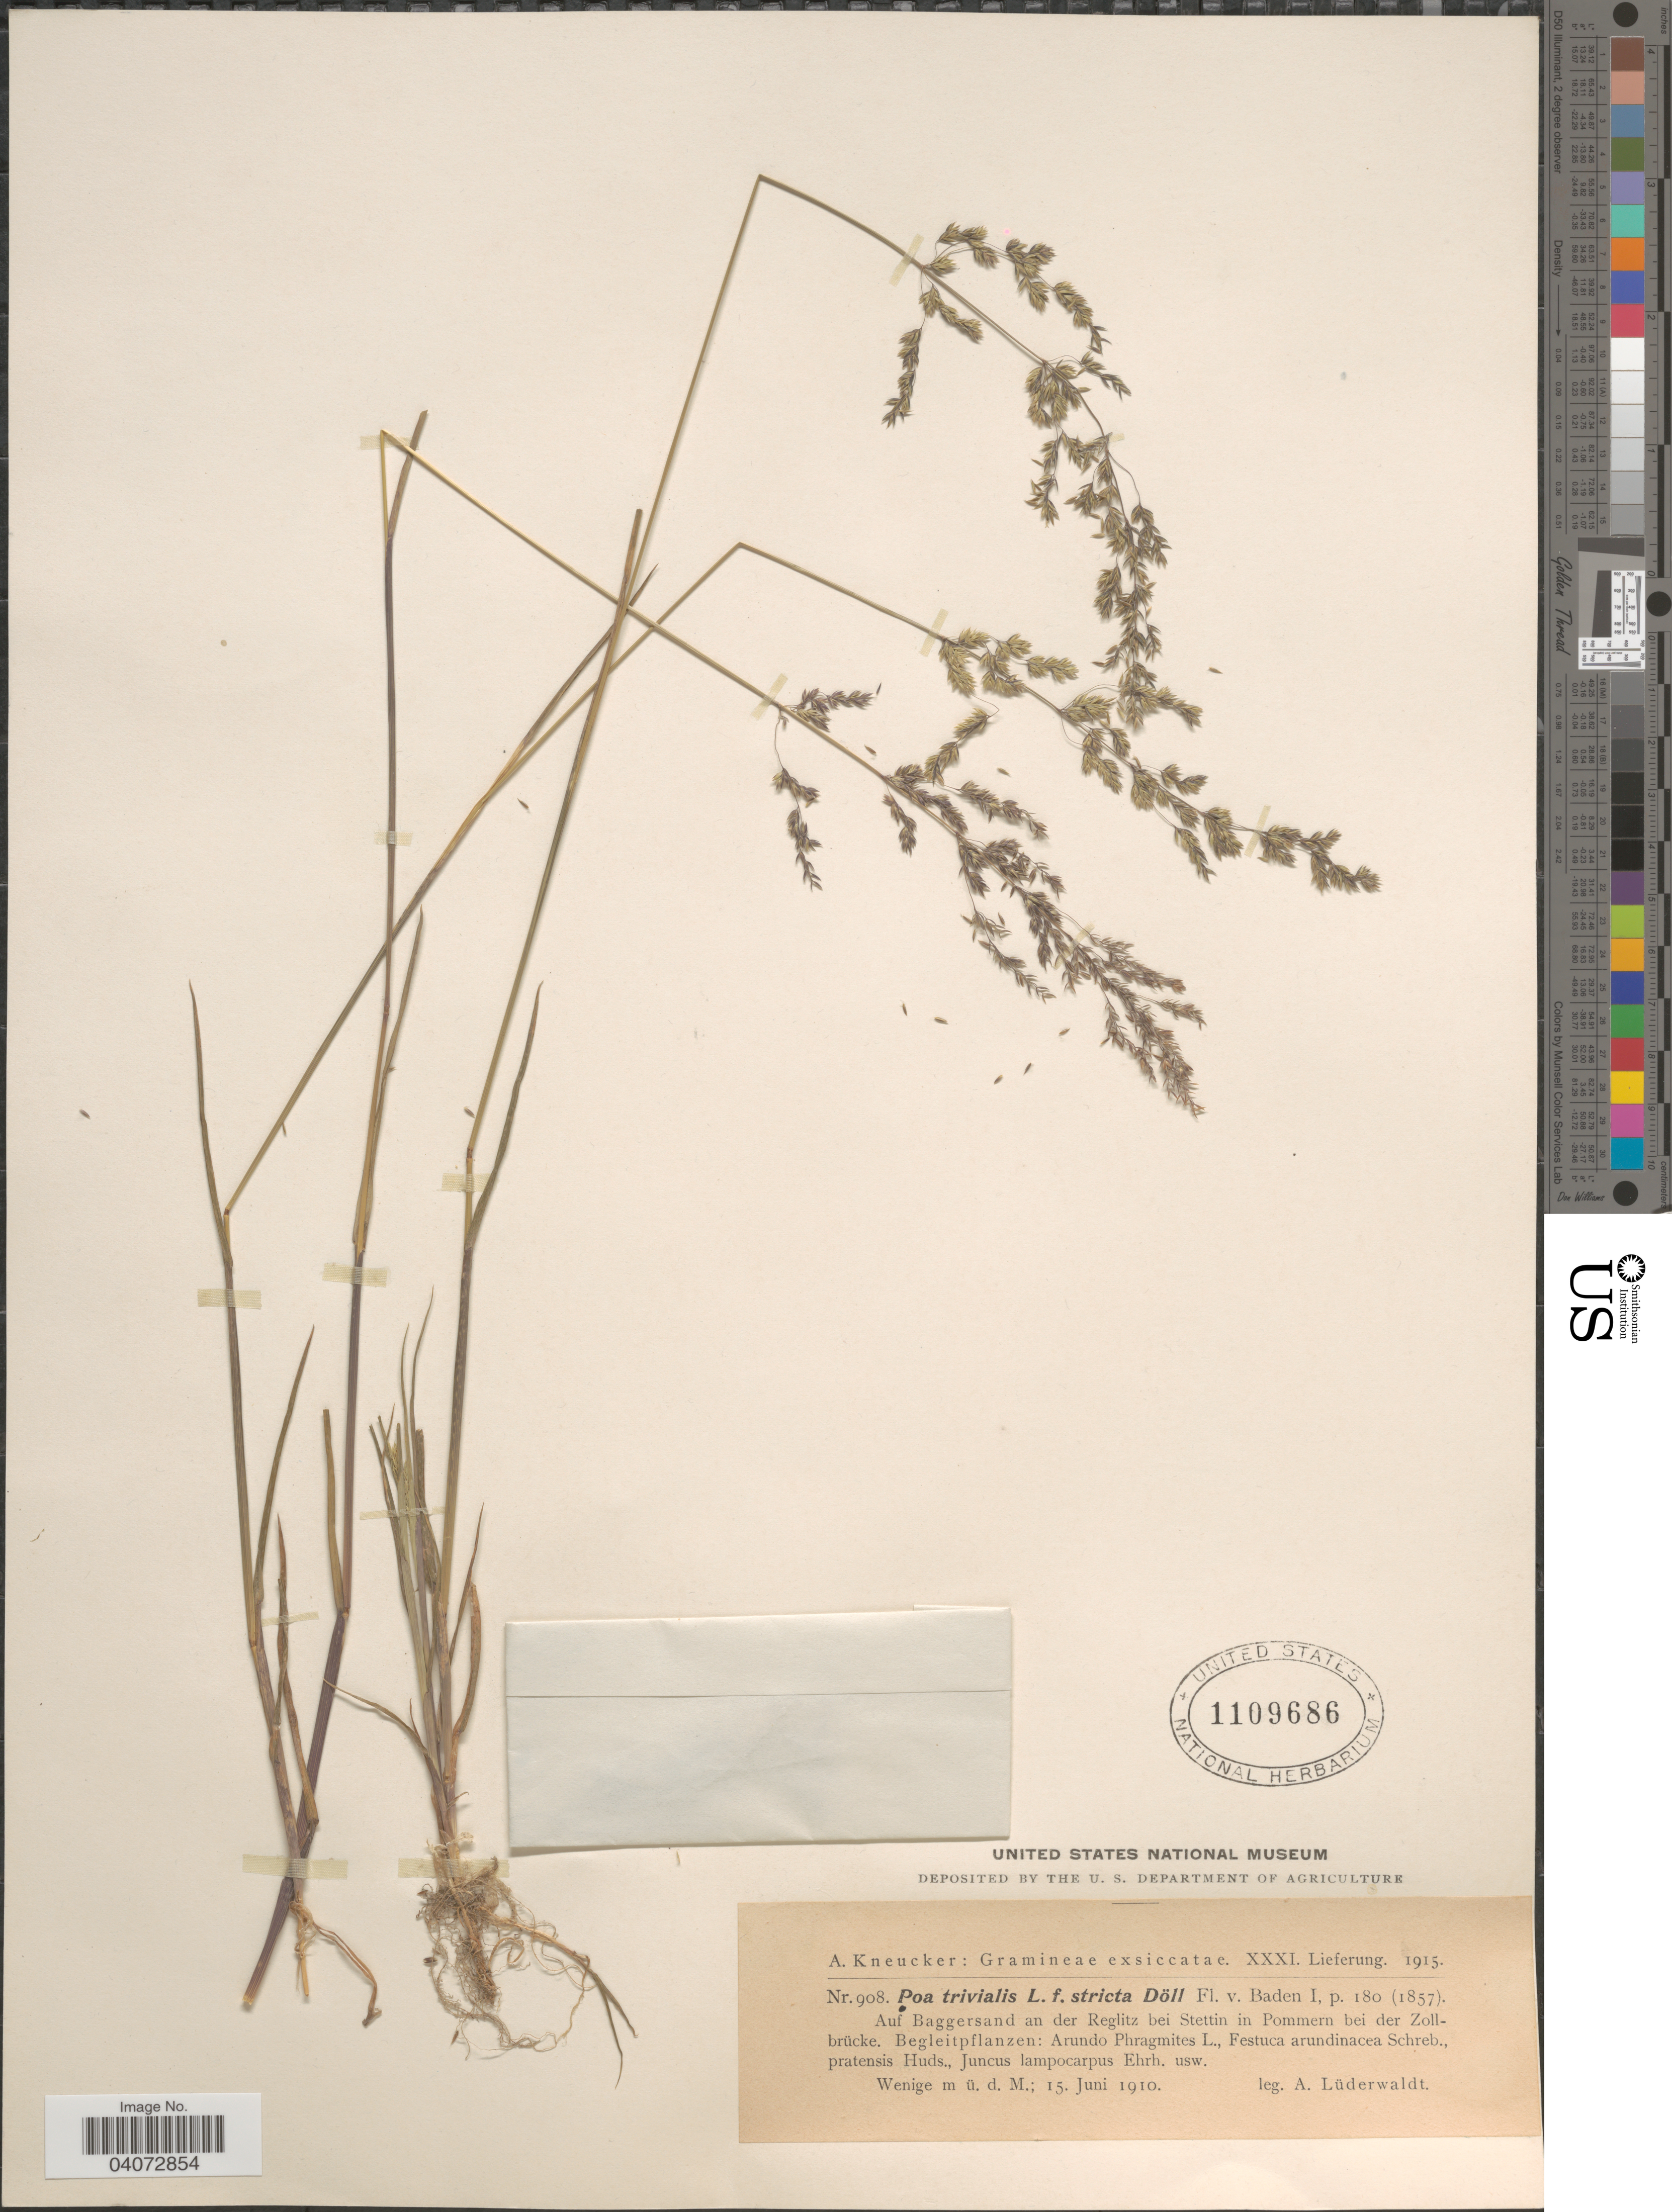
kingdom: Plantae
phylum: Tracheophyta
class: Liliopsida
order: Poales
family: Poaceae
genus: Poa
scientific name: Poa trivialis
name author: L.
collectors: A. Lüderwaldt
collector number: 908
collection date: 1910-06-15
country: Germany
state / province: Mecklenburg-Vorpommern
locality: Auf Baggersand and der Reglitz bei Stettin in Pommern bei der Zollbrücke.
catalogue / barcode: US 1109686